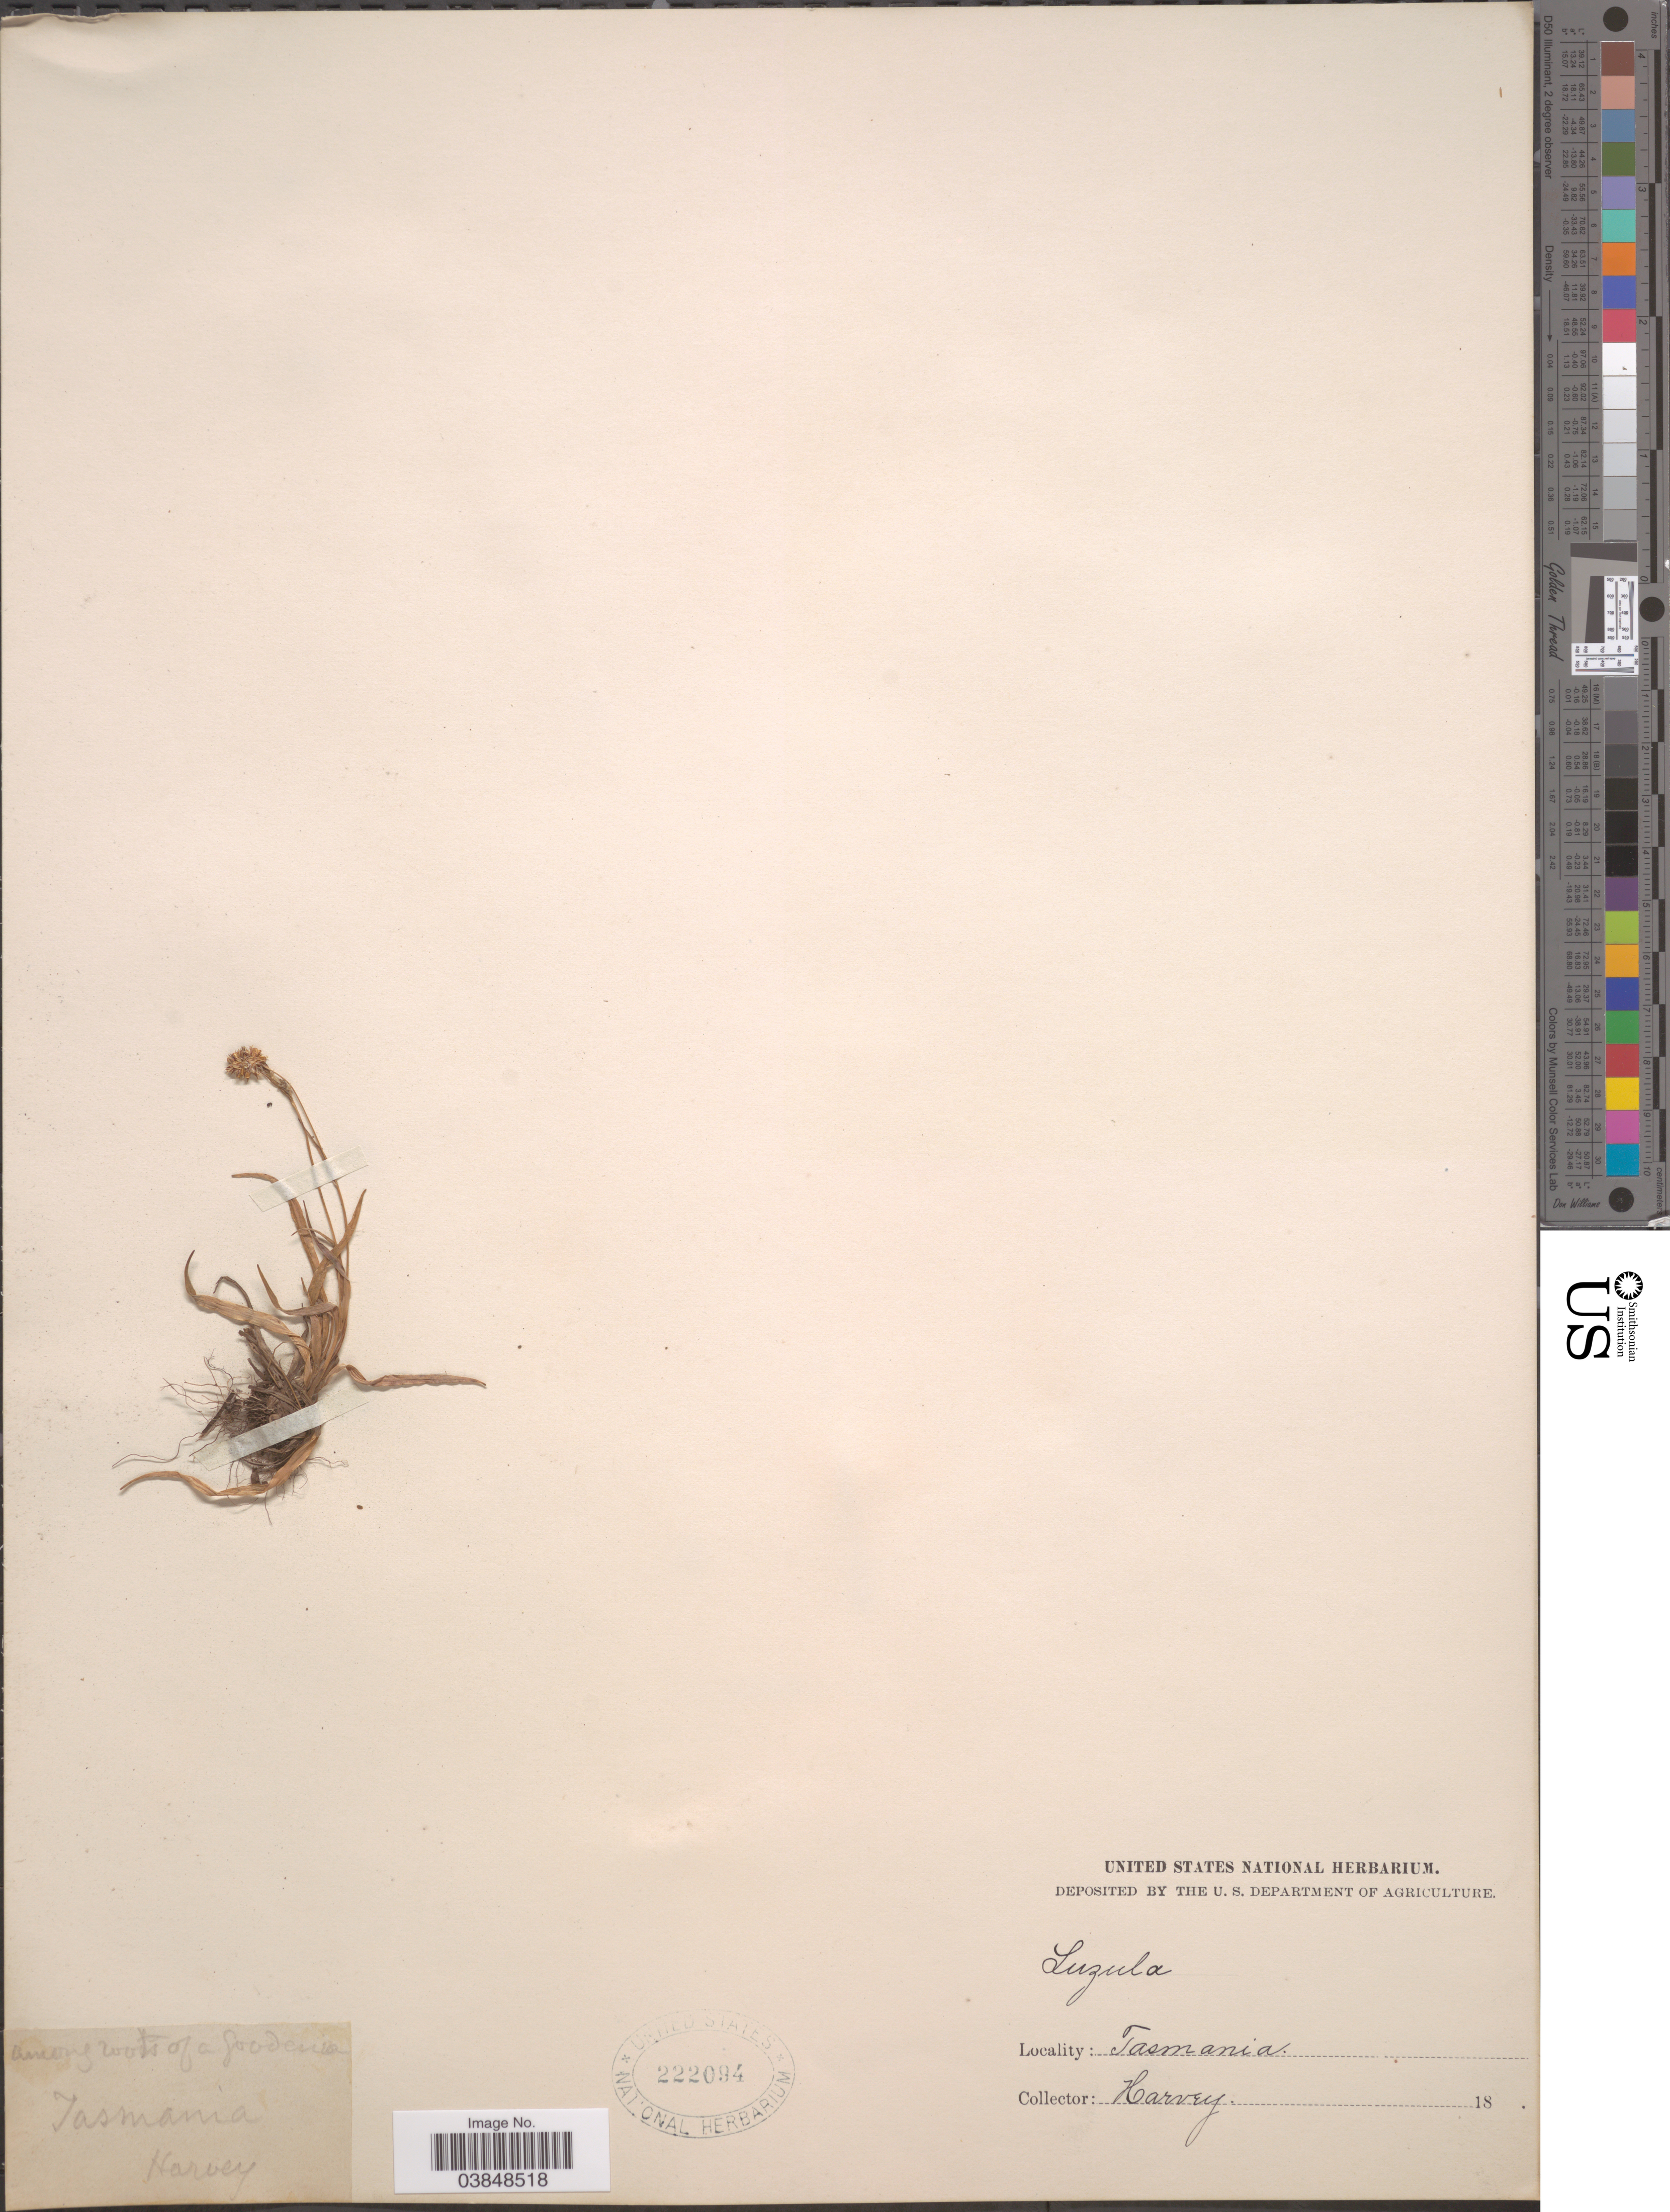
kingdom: Plantae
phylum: Tracheophyta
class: Liliopsida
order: Poales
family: Juncaceae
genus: Luzula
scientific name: Luzula campestris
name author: (L.) DC.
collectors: -. Harvey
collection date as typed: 18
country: Australia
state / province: Tasmania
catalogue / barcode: US 222094